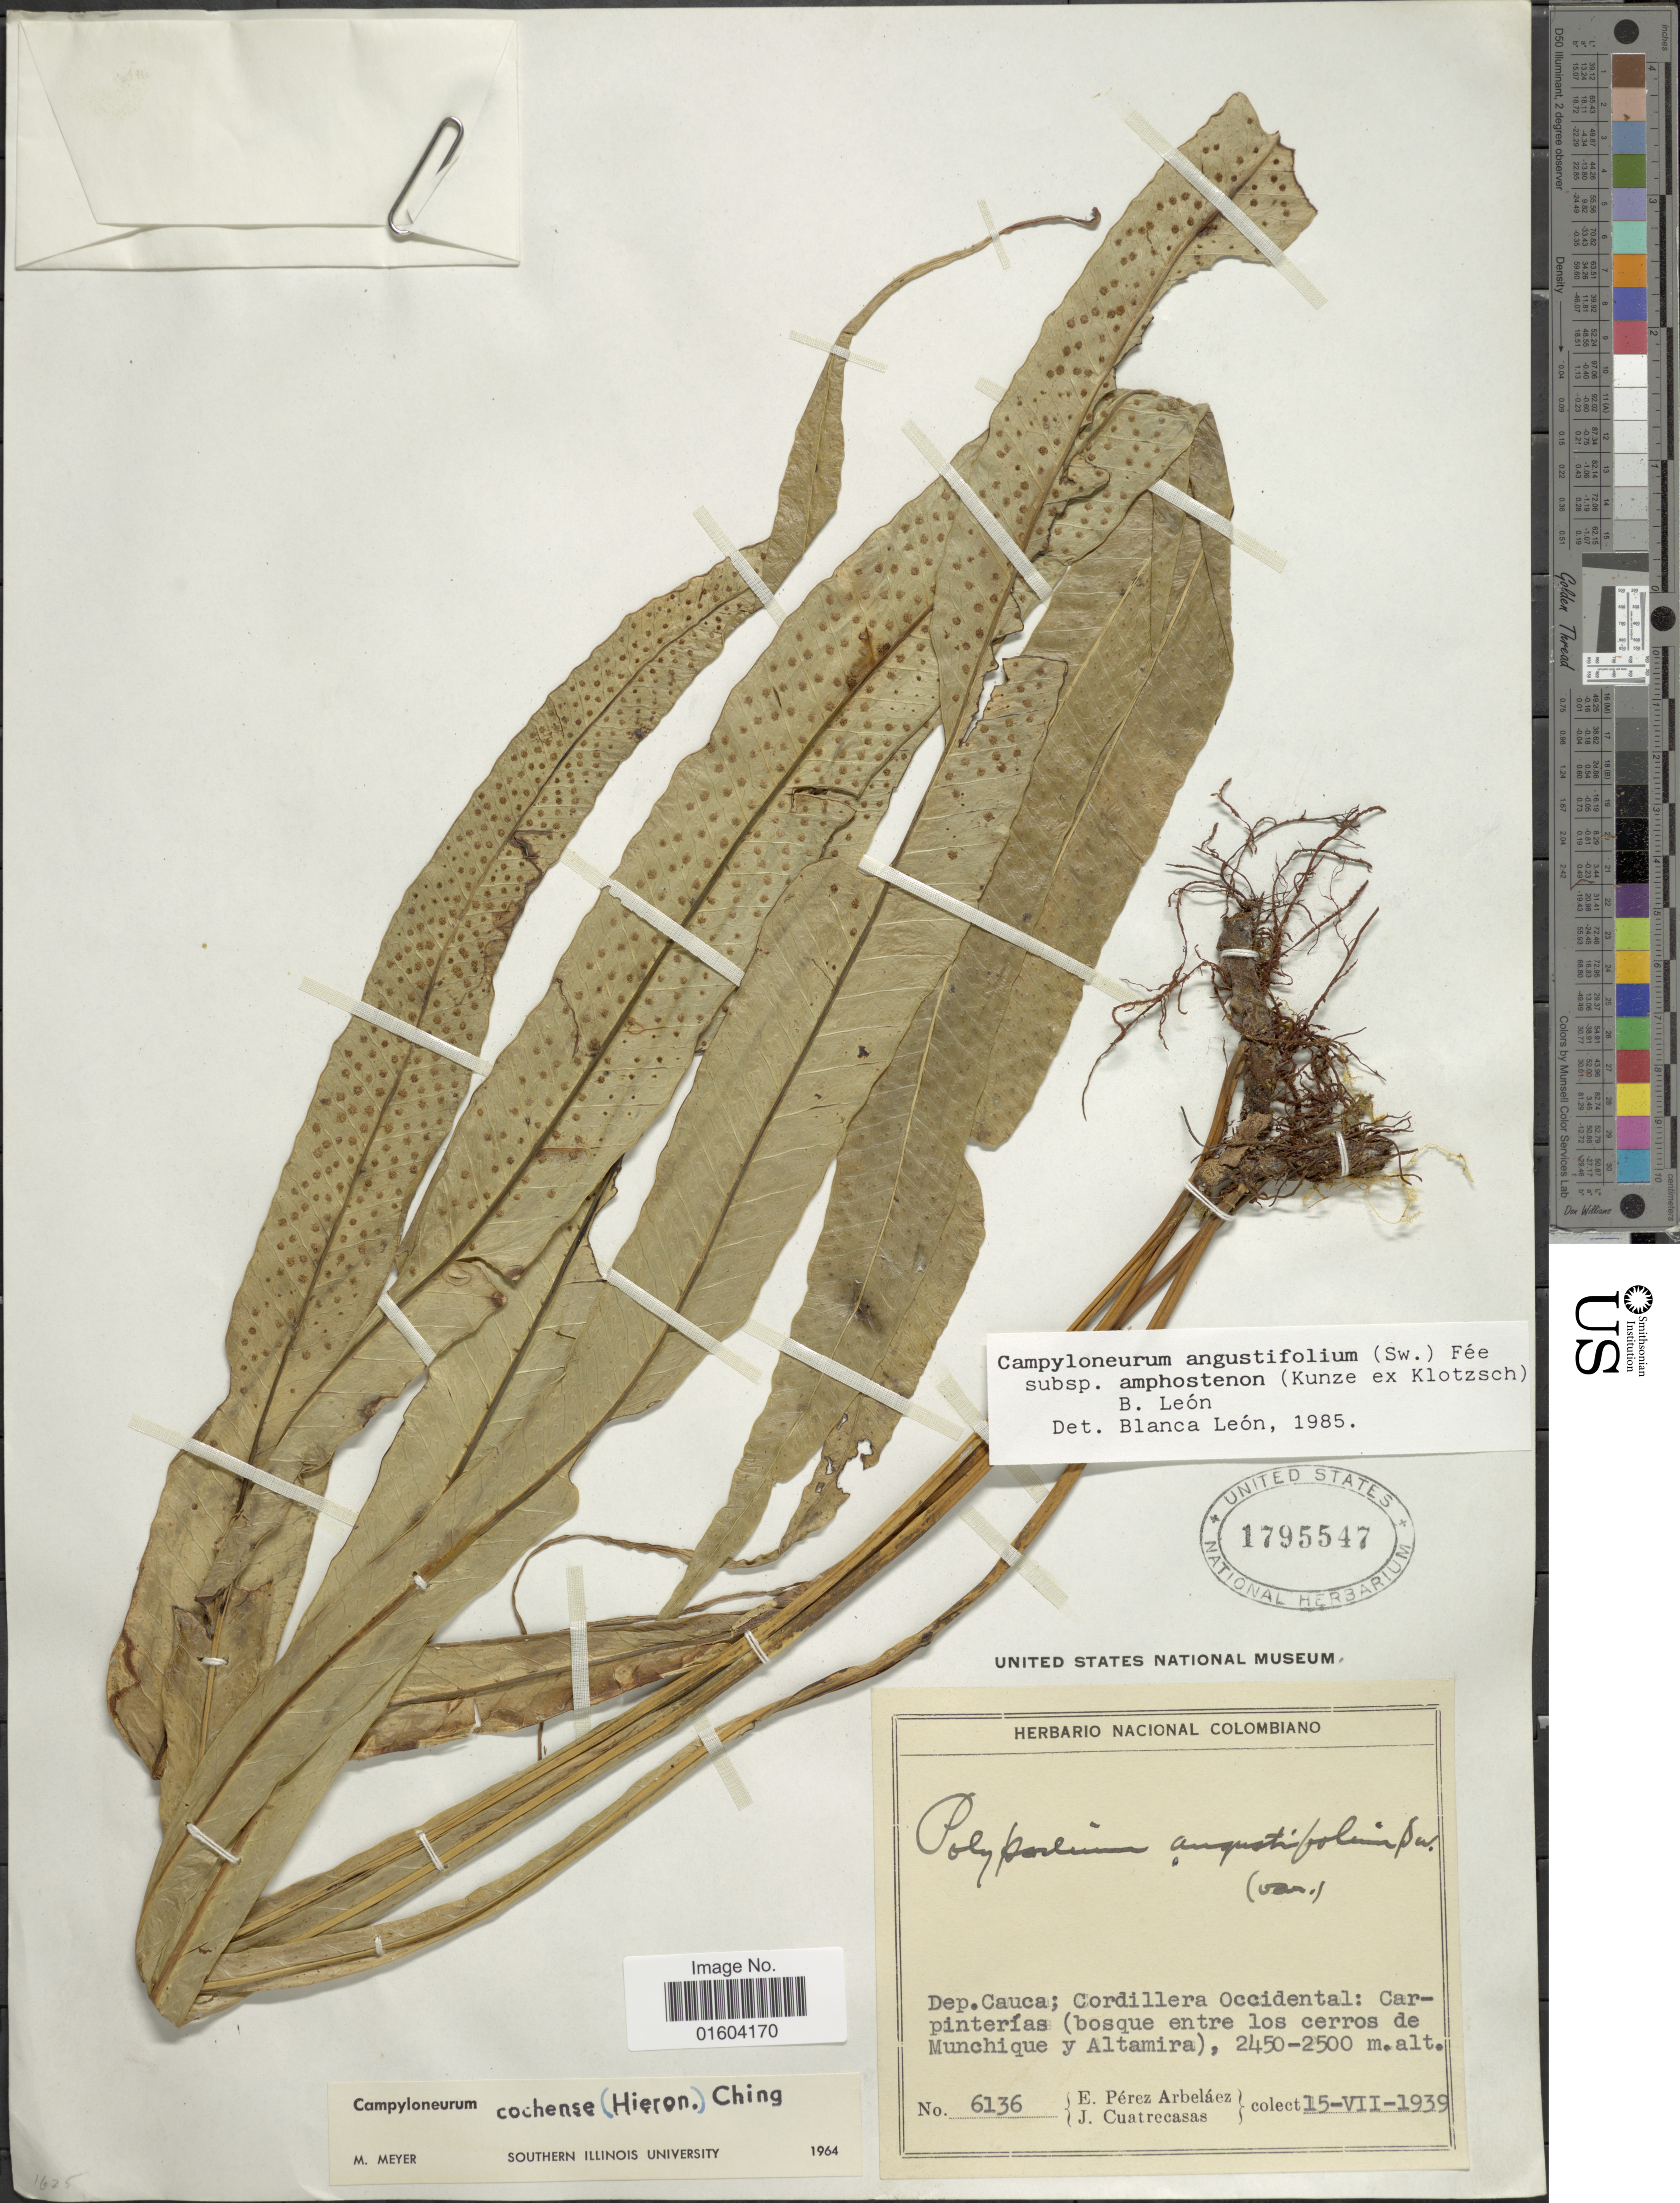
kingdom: Plantae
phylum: Tracheophyta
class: Polypodiopsida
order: Polypodiales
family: Polypodiaceae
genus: Campyloneurum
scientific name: Campyloneurum cochense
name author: (Hieron.) Ching & Farw.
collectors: E. Pérez Arbeláez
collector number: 6136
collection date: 1939-07-15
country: Colombia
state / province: Cauca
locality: Dep, Cauca; Cordillera Occidental; Carpinterias (bosque entre los cerros de Munchique y Altamira).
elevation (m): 2450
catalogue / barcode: US 1795547